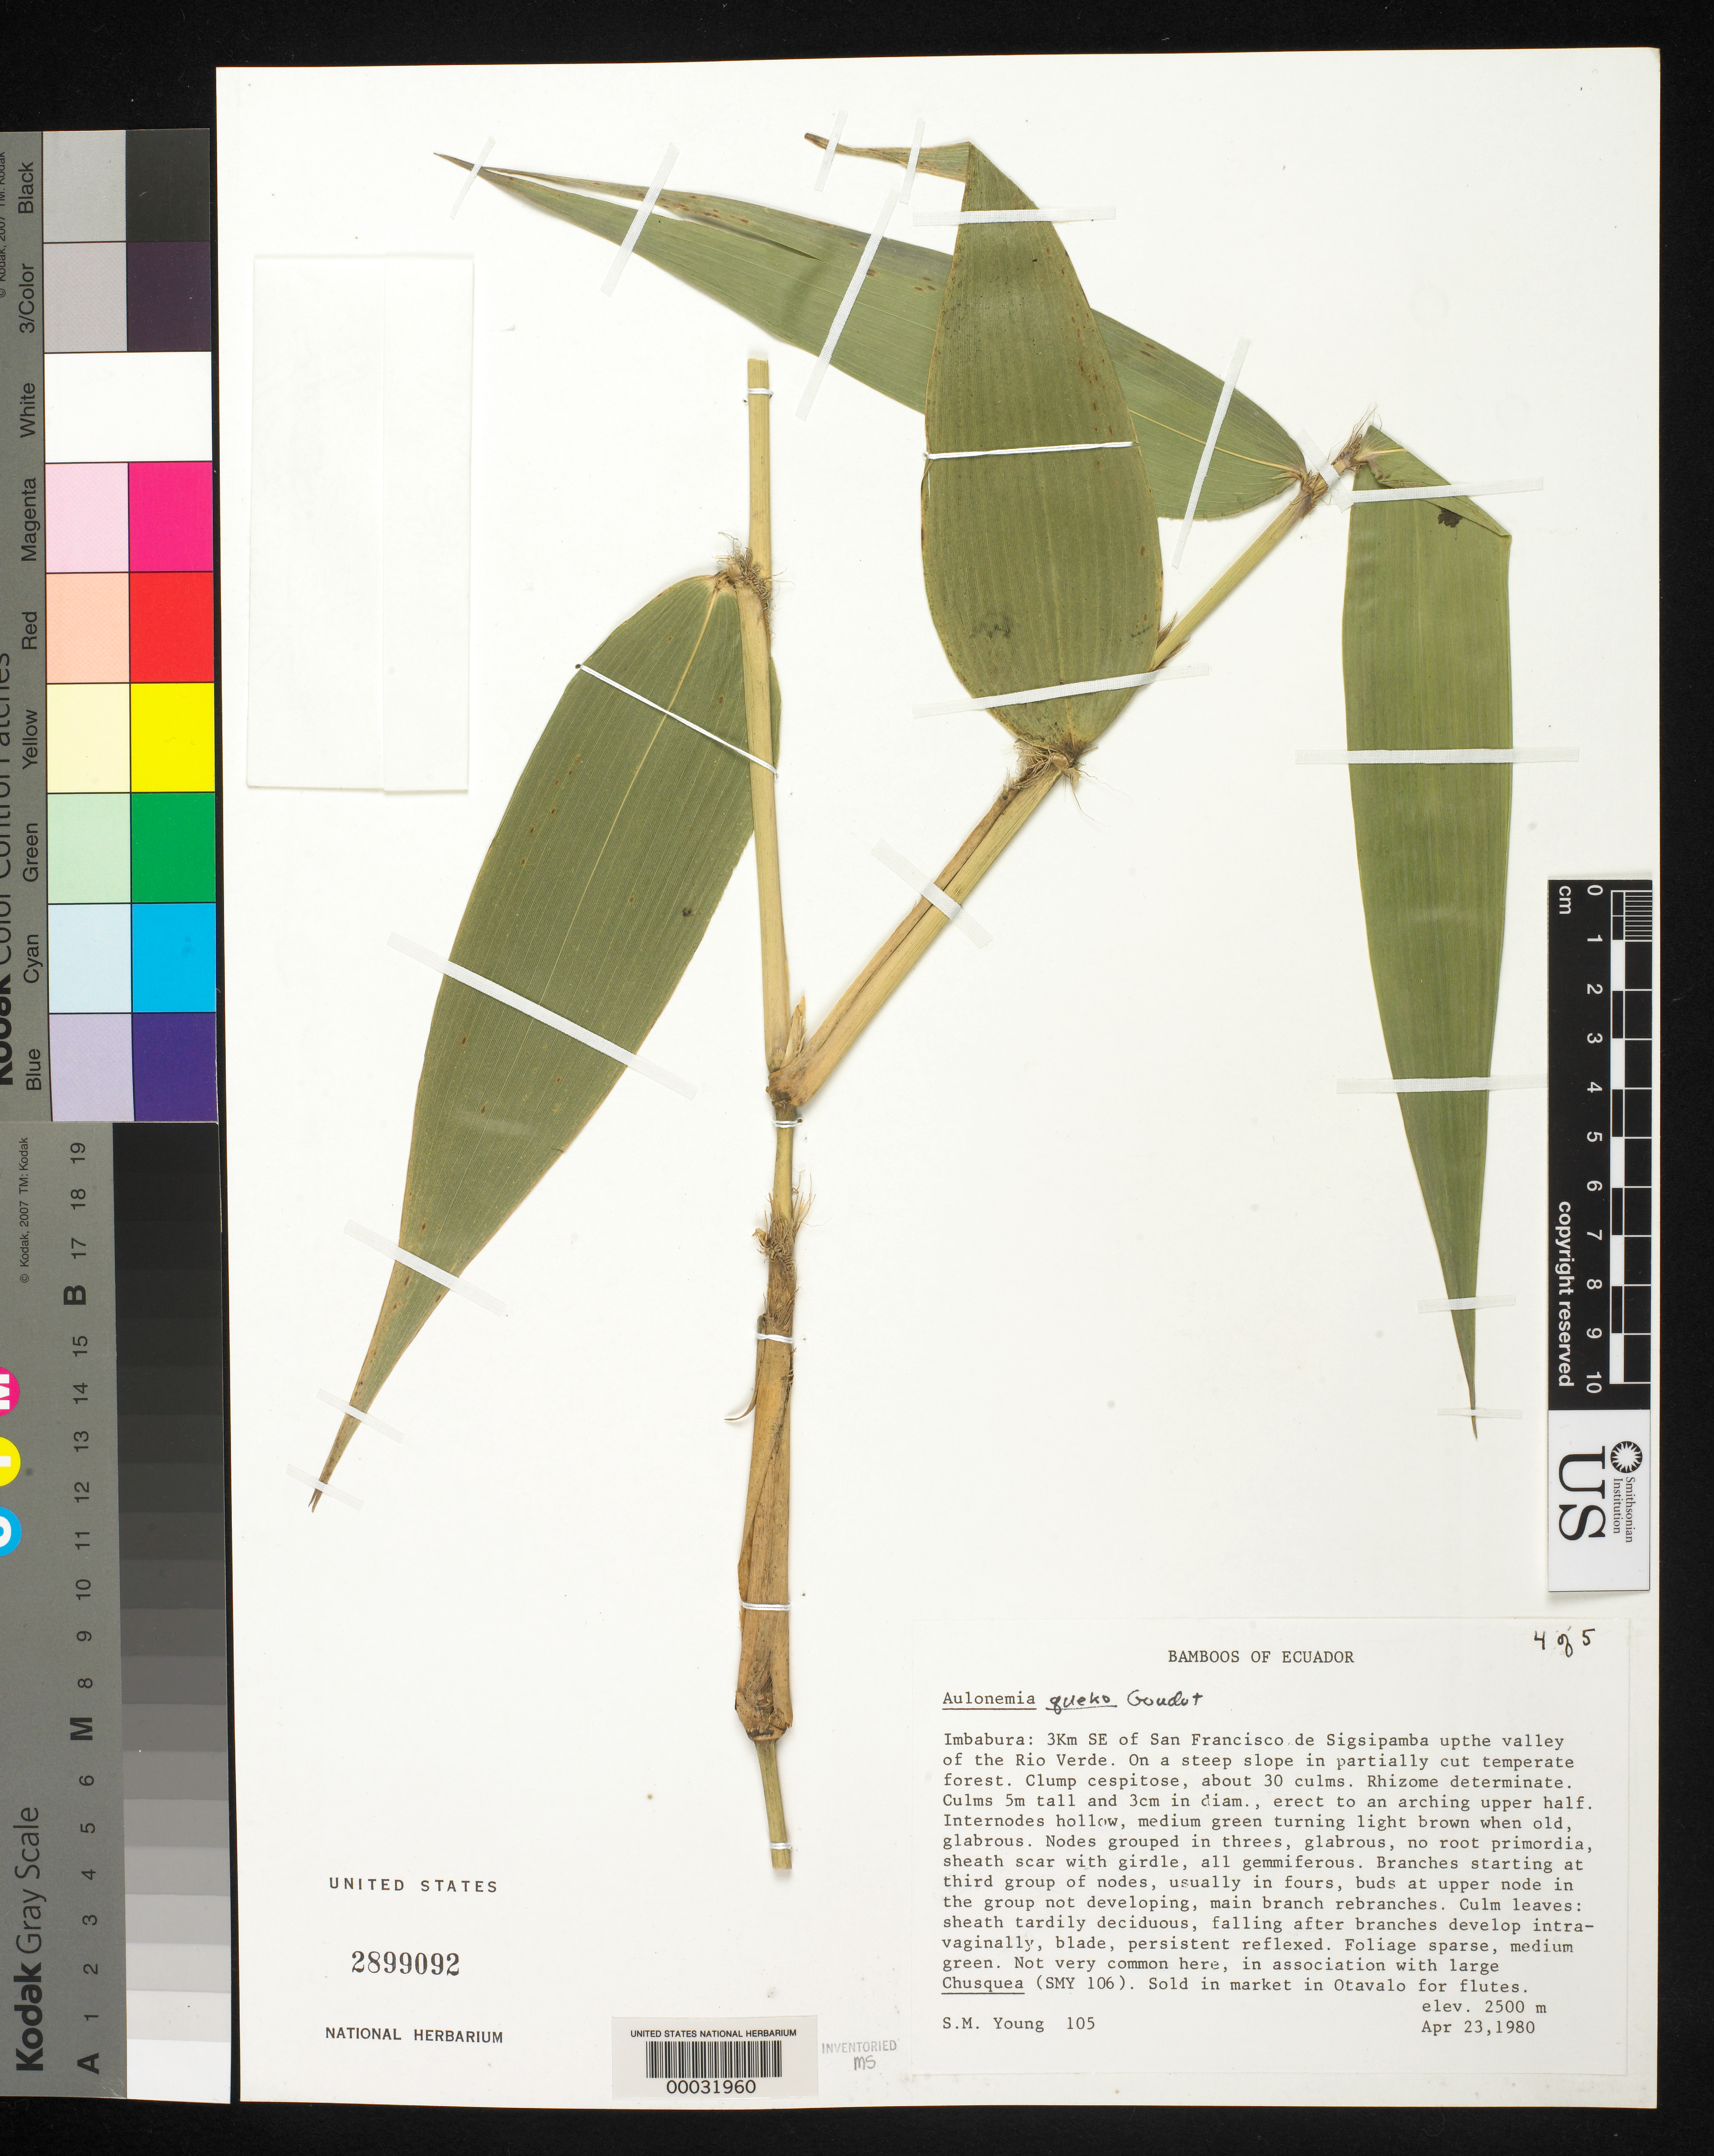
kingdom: Plantae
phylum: Tracheophyta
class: Liliopsida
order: Poales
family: Poaceae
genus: Aulonemia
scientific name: Aulonemia queko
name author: Goudot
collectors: S. Young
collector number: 105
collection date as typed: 23 Apr 1980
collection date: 1980-04-23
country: Ecuador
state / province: Imbabura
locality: San Francisco de Sigsipamba, Rio Verde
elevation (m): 2500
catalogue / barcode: US 2899092